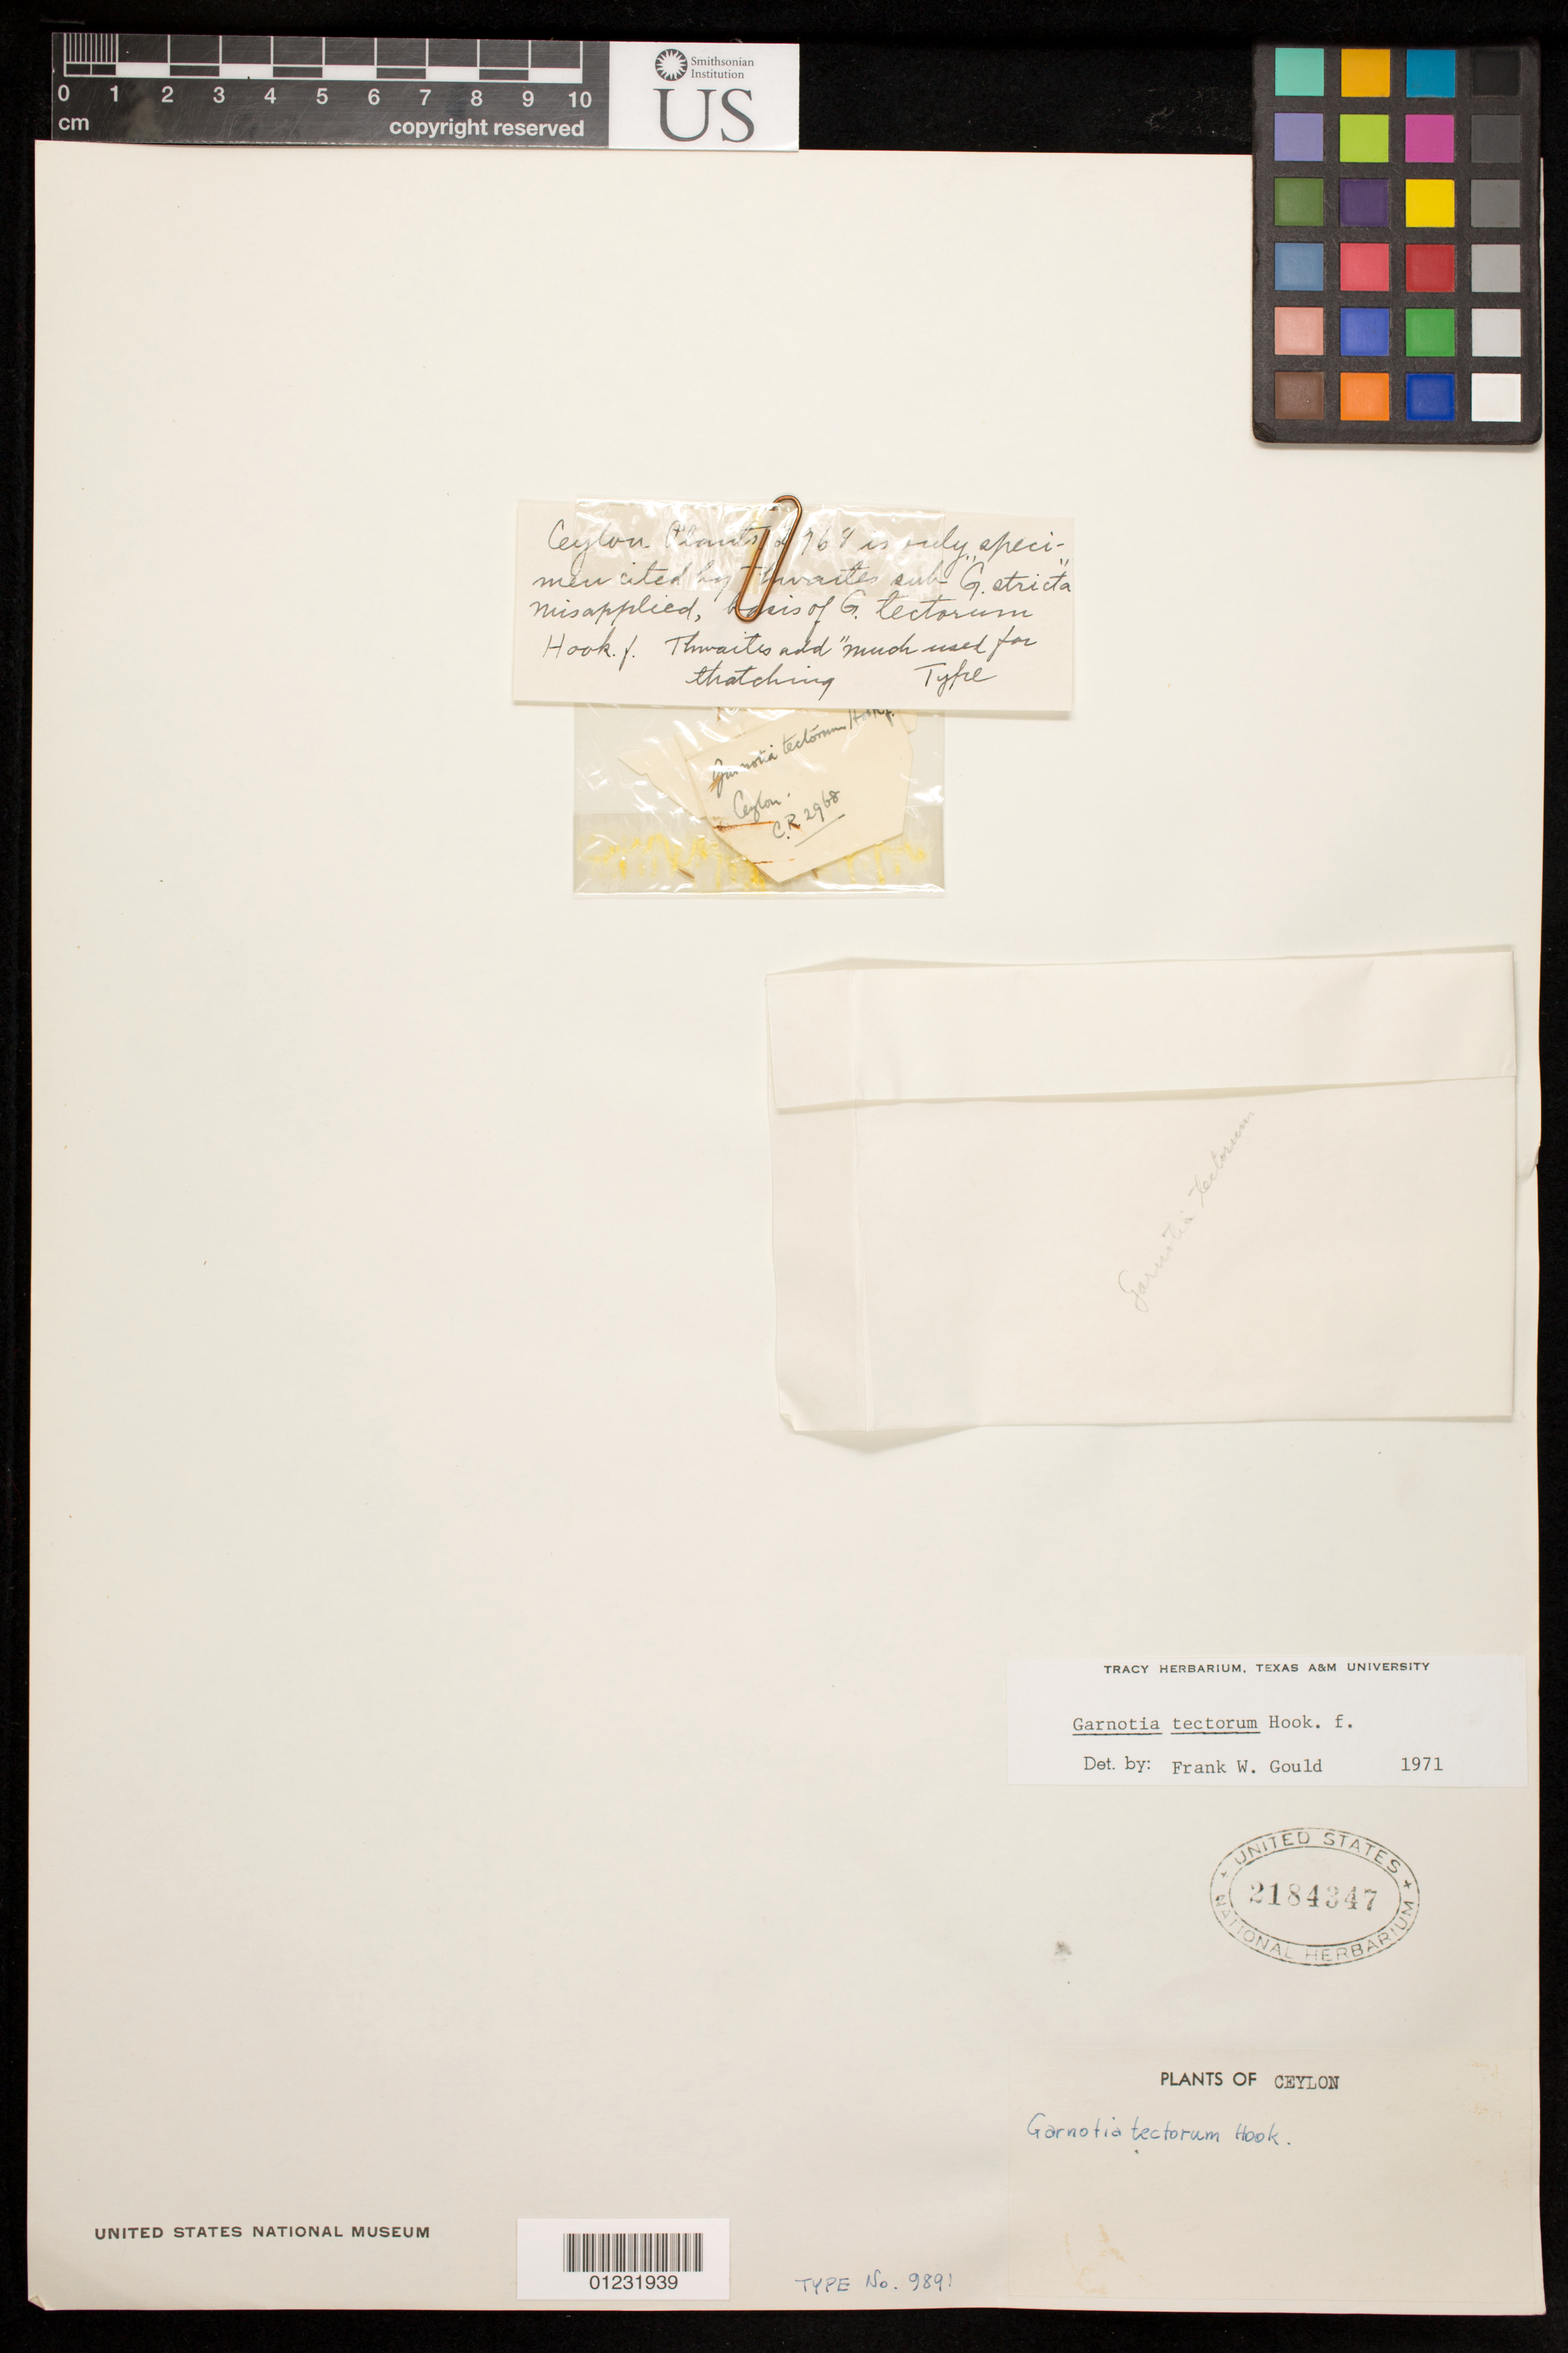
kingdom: Plantae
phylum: Tracheophyta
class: Liliopsida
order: Poales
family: Poaceae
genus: Garnotia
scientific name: Garnotia tectorum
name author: Hook. f.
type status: Possible Type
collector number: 9891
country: Sri Lanka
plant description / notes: Fragmentary material of type specimen ex herb. Bernice P. Bishop Museum.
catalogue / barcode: US 2184347